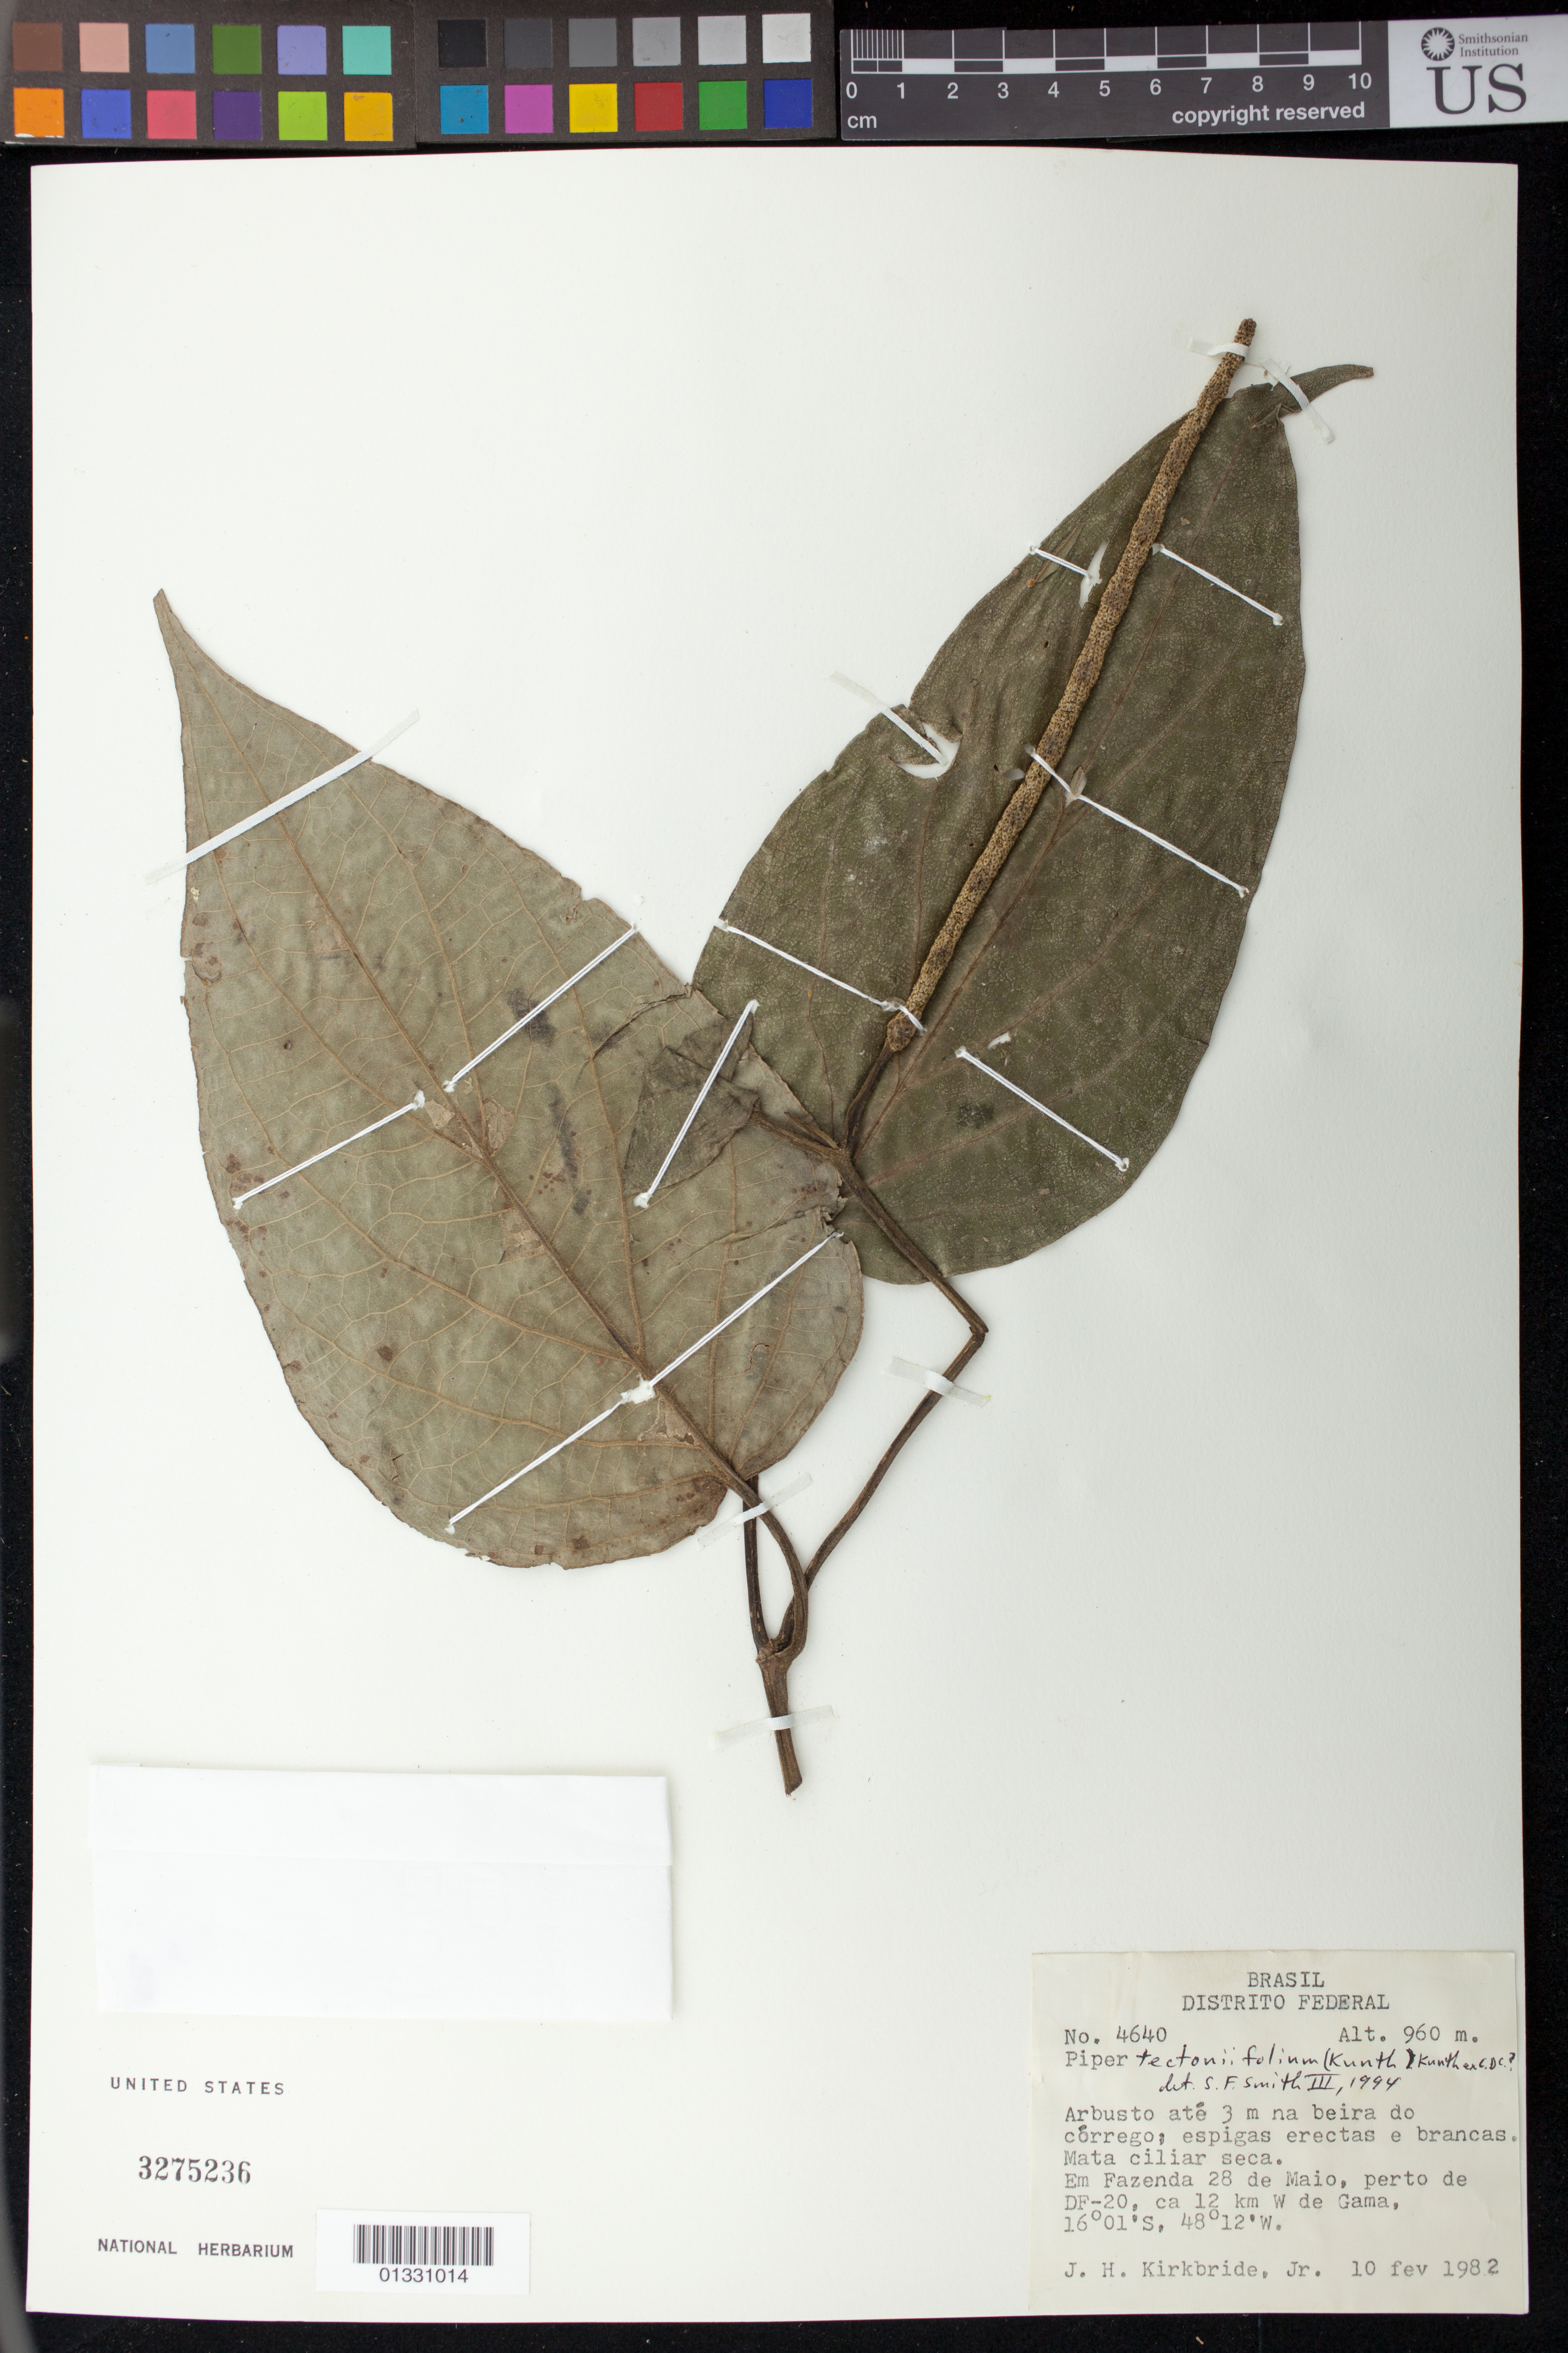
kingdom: Plantae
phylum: Tracheophyta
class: Magnoliopsida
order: Piperales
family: Piperaceae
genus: Piper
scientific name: Piper tectoniifolium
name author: Kunth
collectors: J. H. Kirkbride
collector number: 4640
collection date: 1982-02-10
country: Brazil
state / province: Distrito Federal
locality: na beira do córrego em Fazenda 28 de Maio, perto de DF-20, ca. 12 km W de Gama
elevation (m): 960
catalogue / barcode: US 3275236